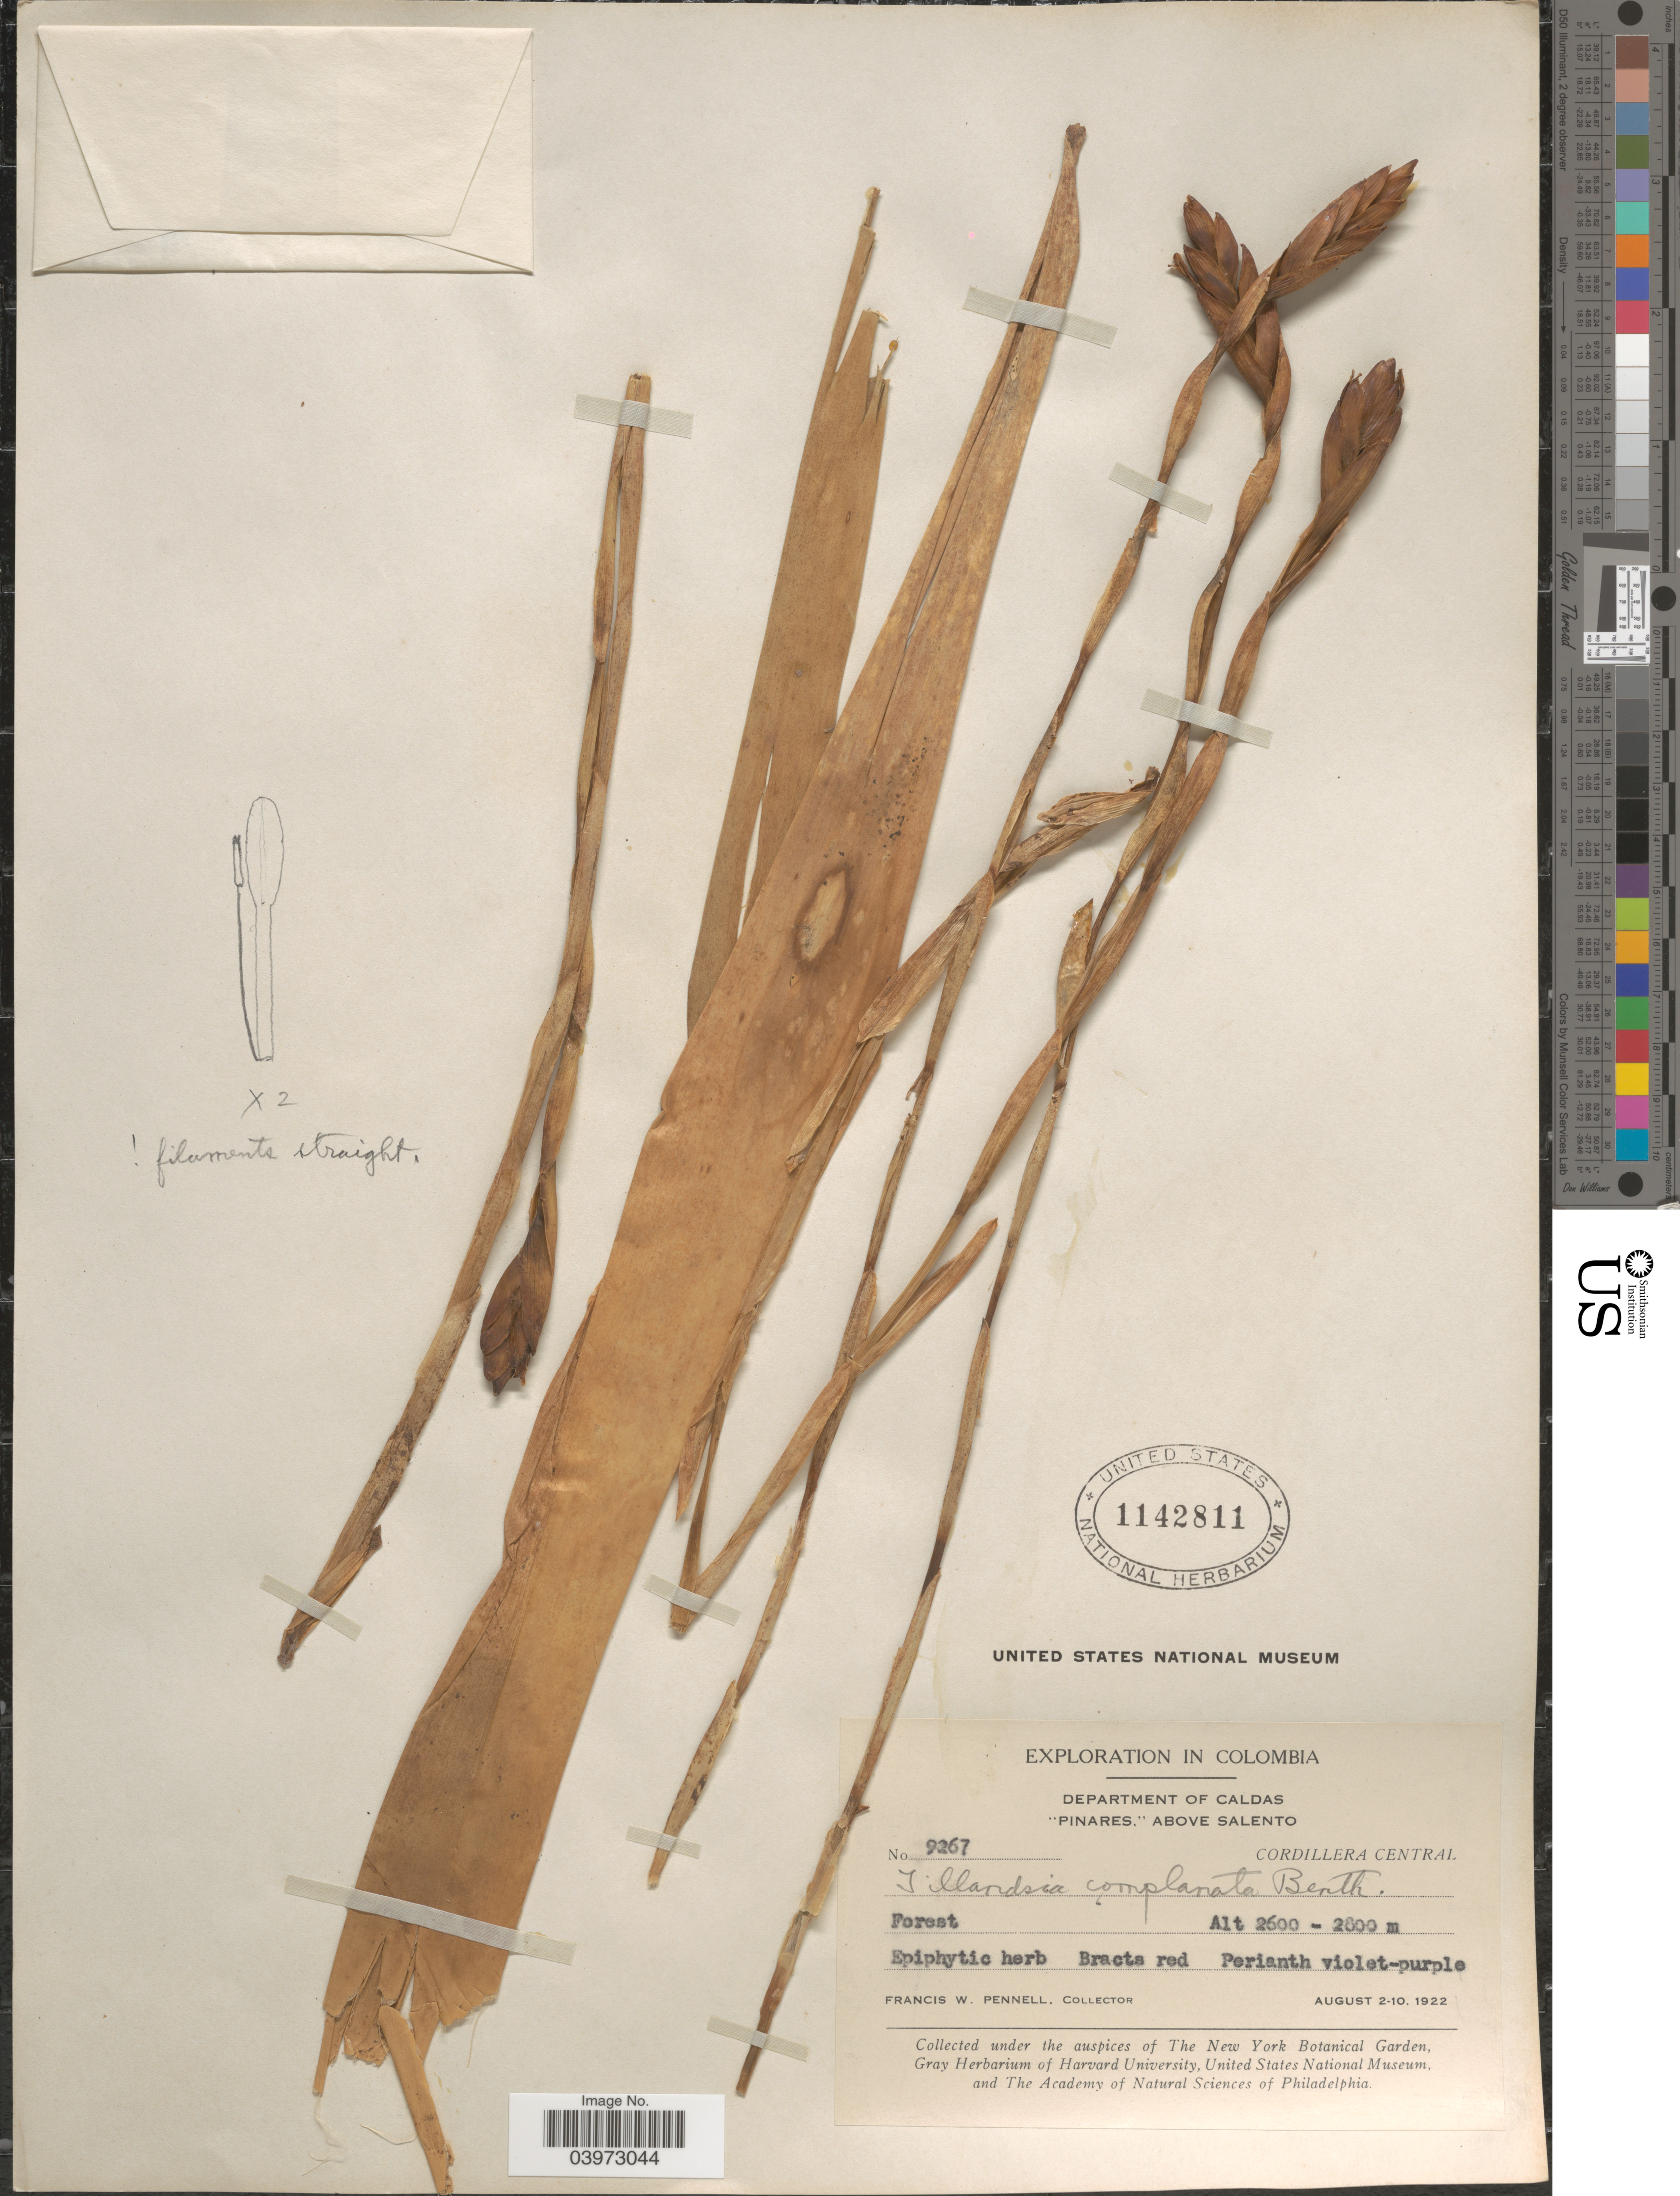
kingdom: Plantae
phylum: Tracheophyta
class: Liliopsida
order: Poales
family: Bromeliaceae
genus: Tillandsia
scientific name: Tillandsia complanata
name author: Benth.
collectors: F. W. Pennell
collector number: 9267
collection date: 1922-08-02/1922-08-10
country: Colombia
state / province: Caldas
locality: Exploration in Colombia. Department of Caldas. "Pinares" above Salento. Cordillera Central.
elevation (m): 2600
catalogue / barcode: US 1142811